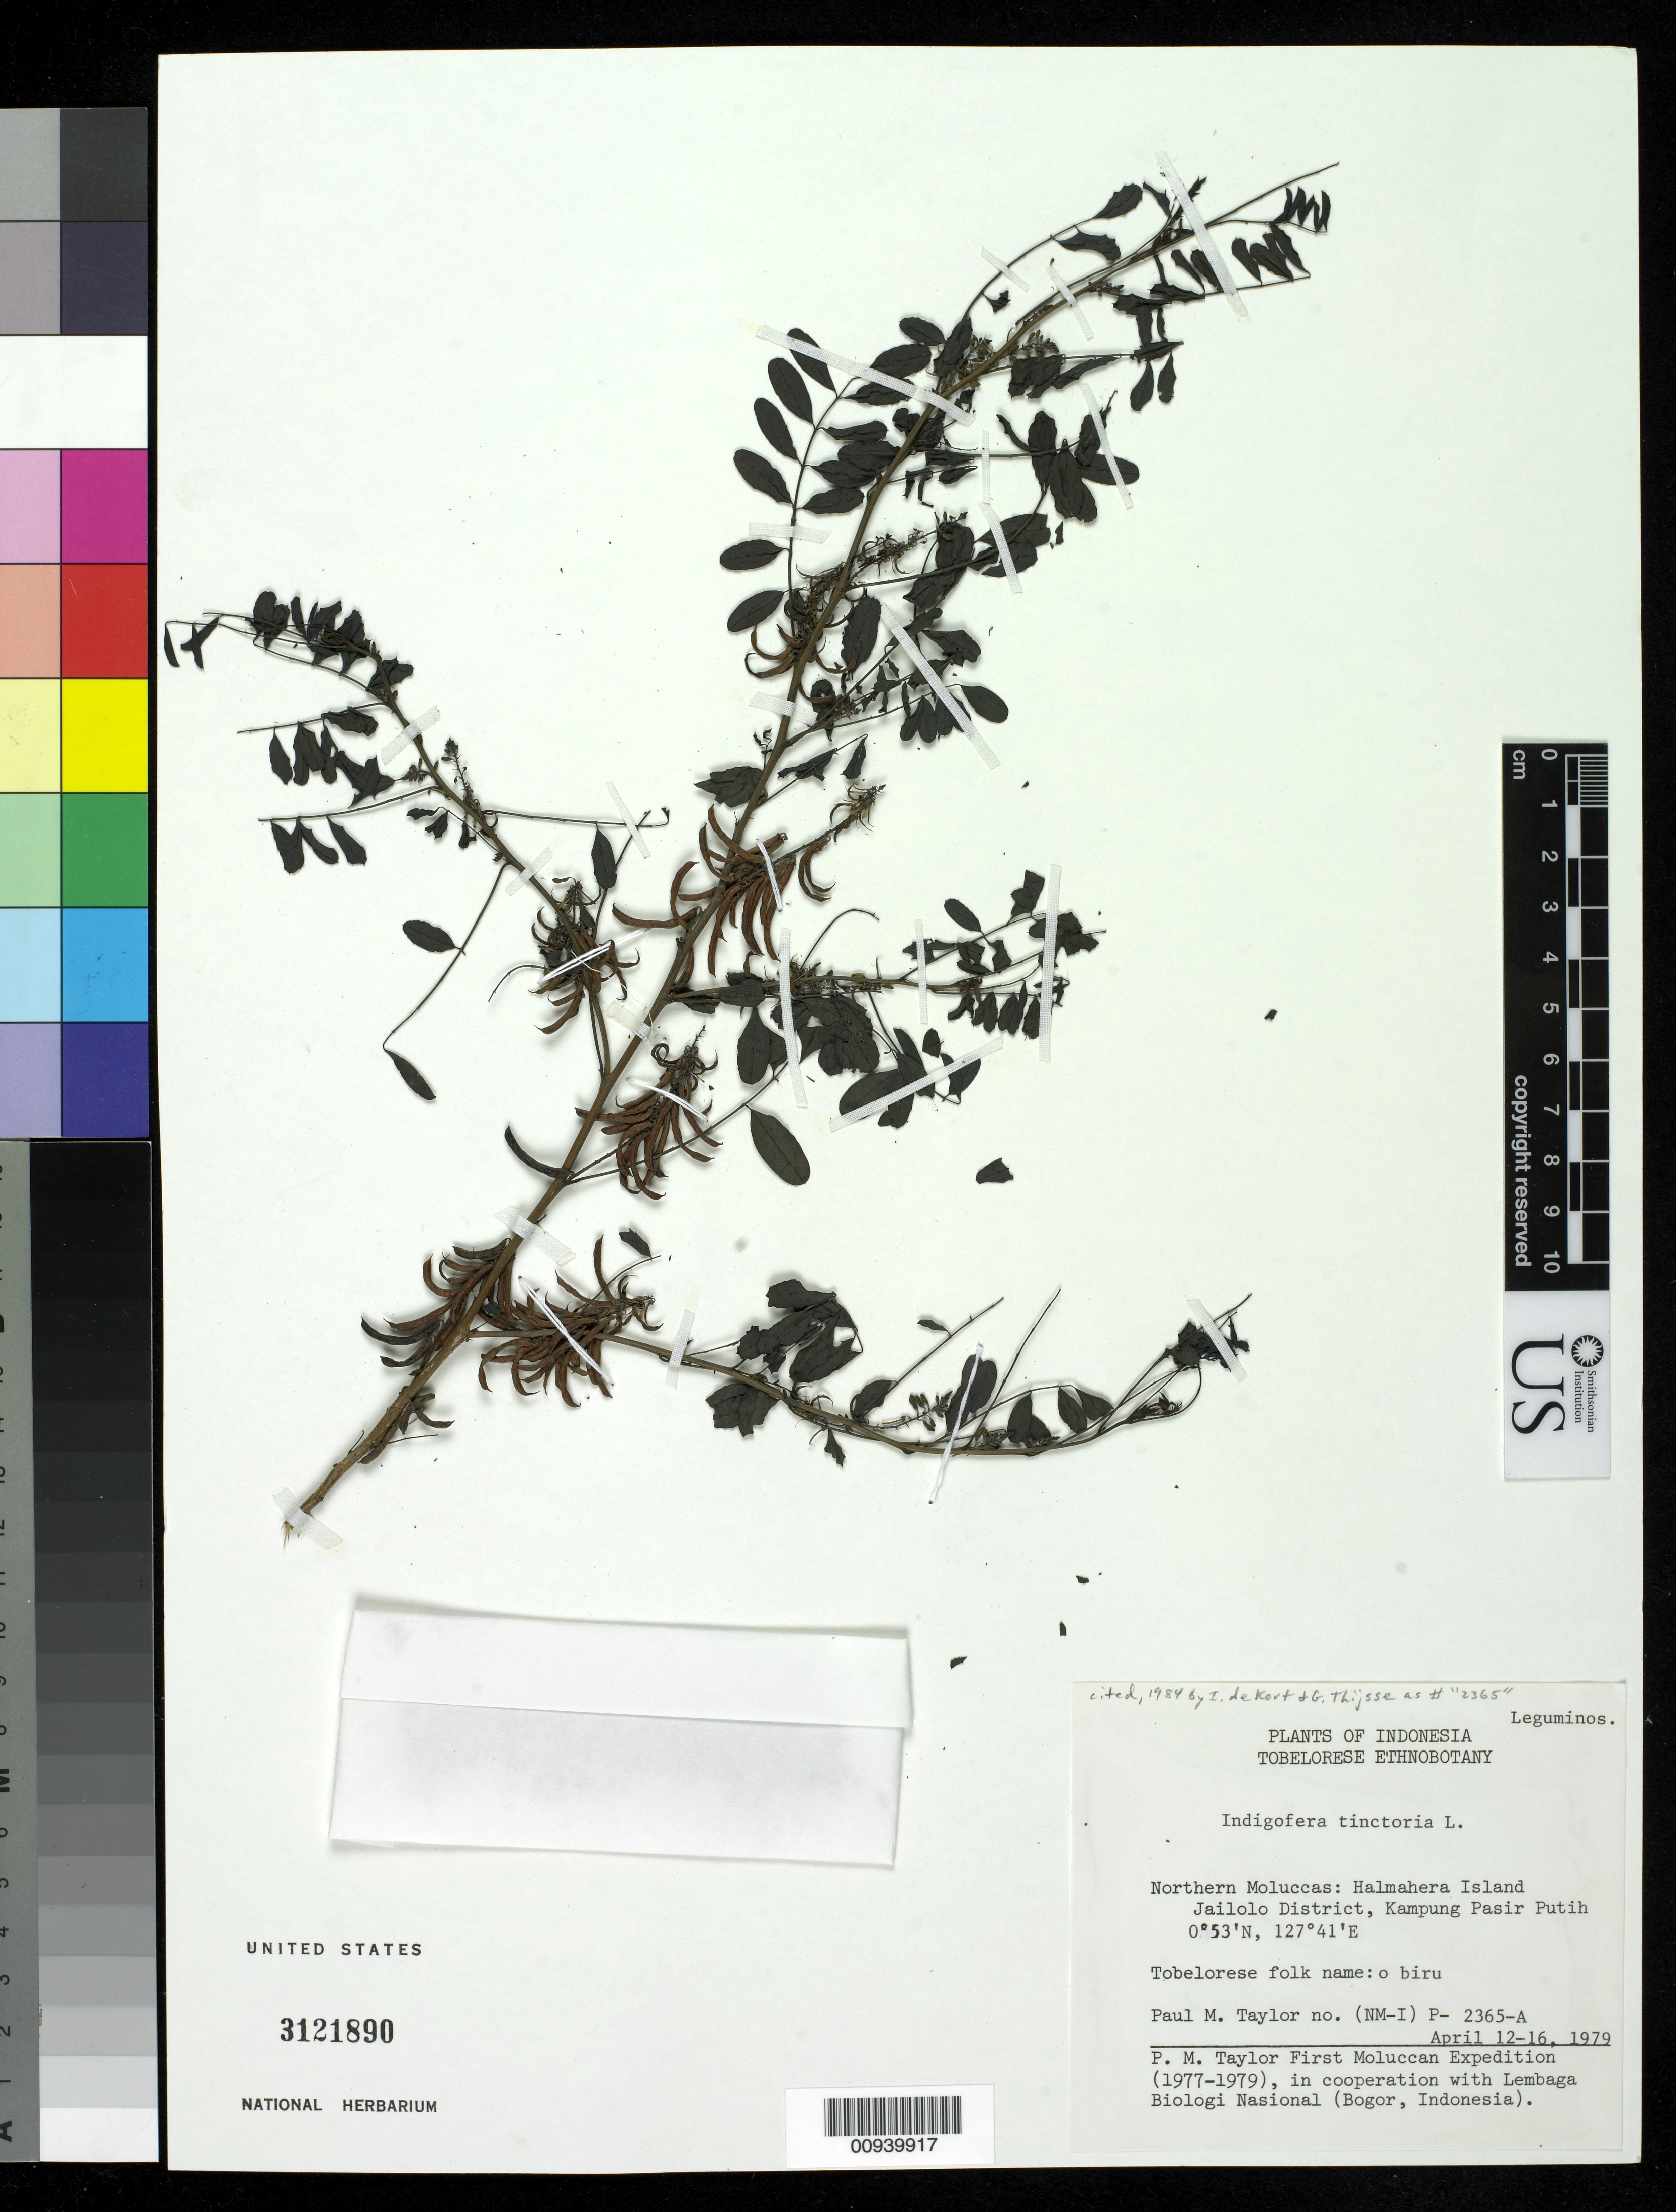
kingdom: Plantae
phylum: Tracheophyta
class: Magnoliopsida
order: Fabales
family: Fabaceae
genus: Indigofera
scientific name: Indigofera tinctoria sensu Naves non L.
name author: Naves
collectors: P. M. Taylor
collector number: P 2365 A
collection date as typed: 12 Apr 1979 to 16 Apr 1979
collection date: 1979-04-12/1979-04-16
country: Indonesia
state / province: Maluku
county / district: Maluku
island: Halmahera I.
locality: Northern Moluccas, Jailolo District, Kampung Pasir Putih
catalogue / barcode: US 3121890